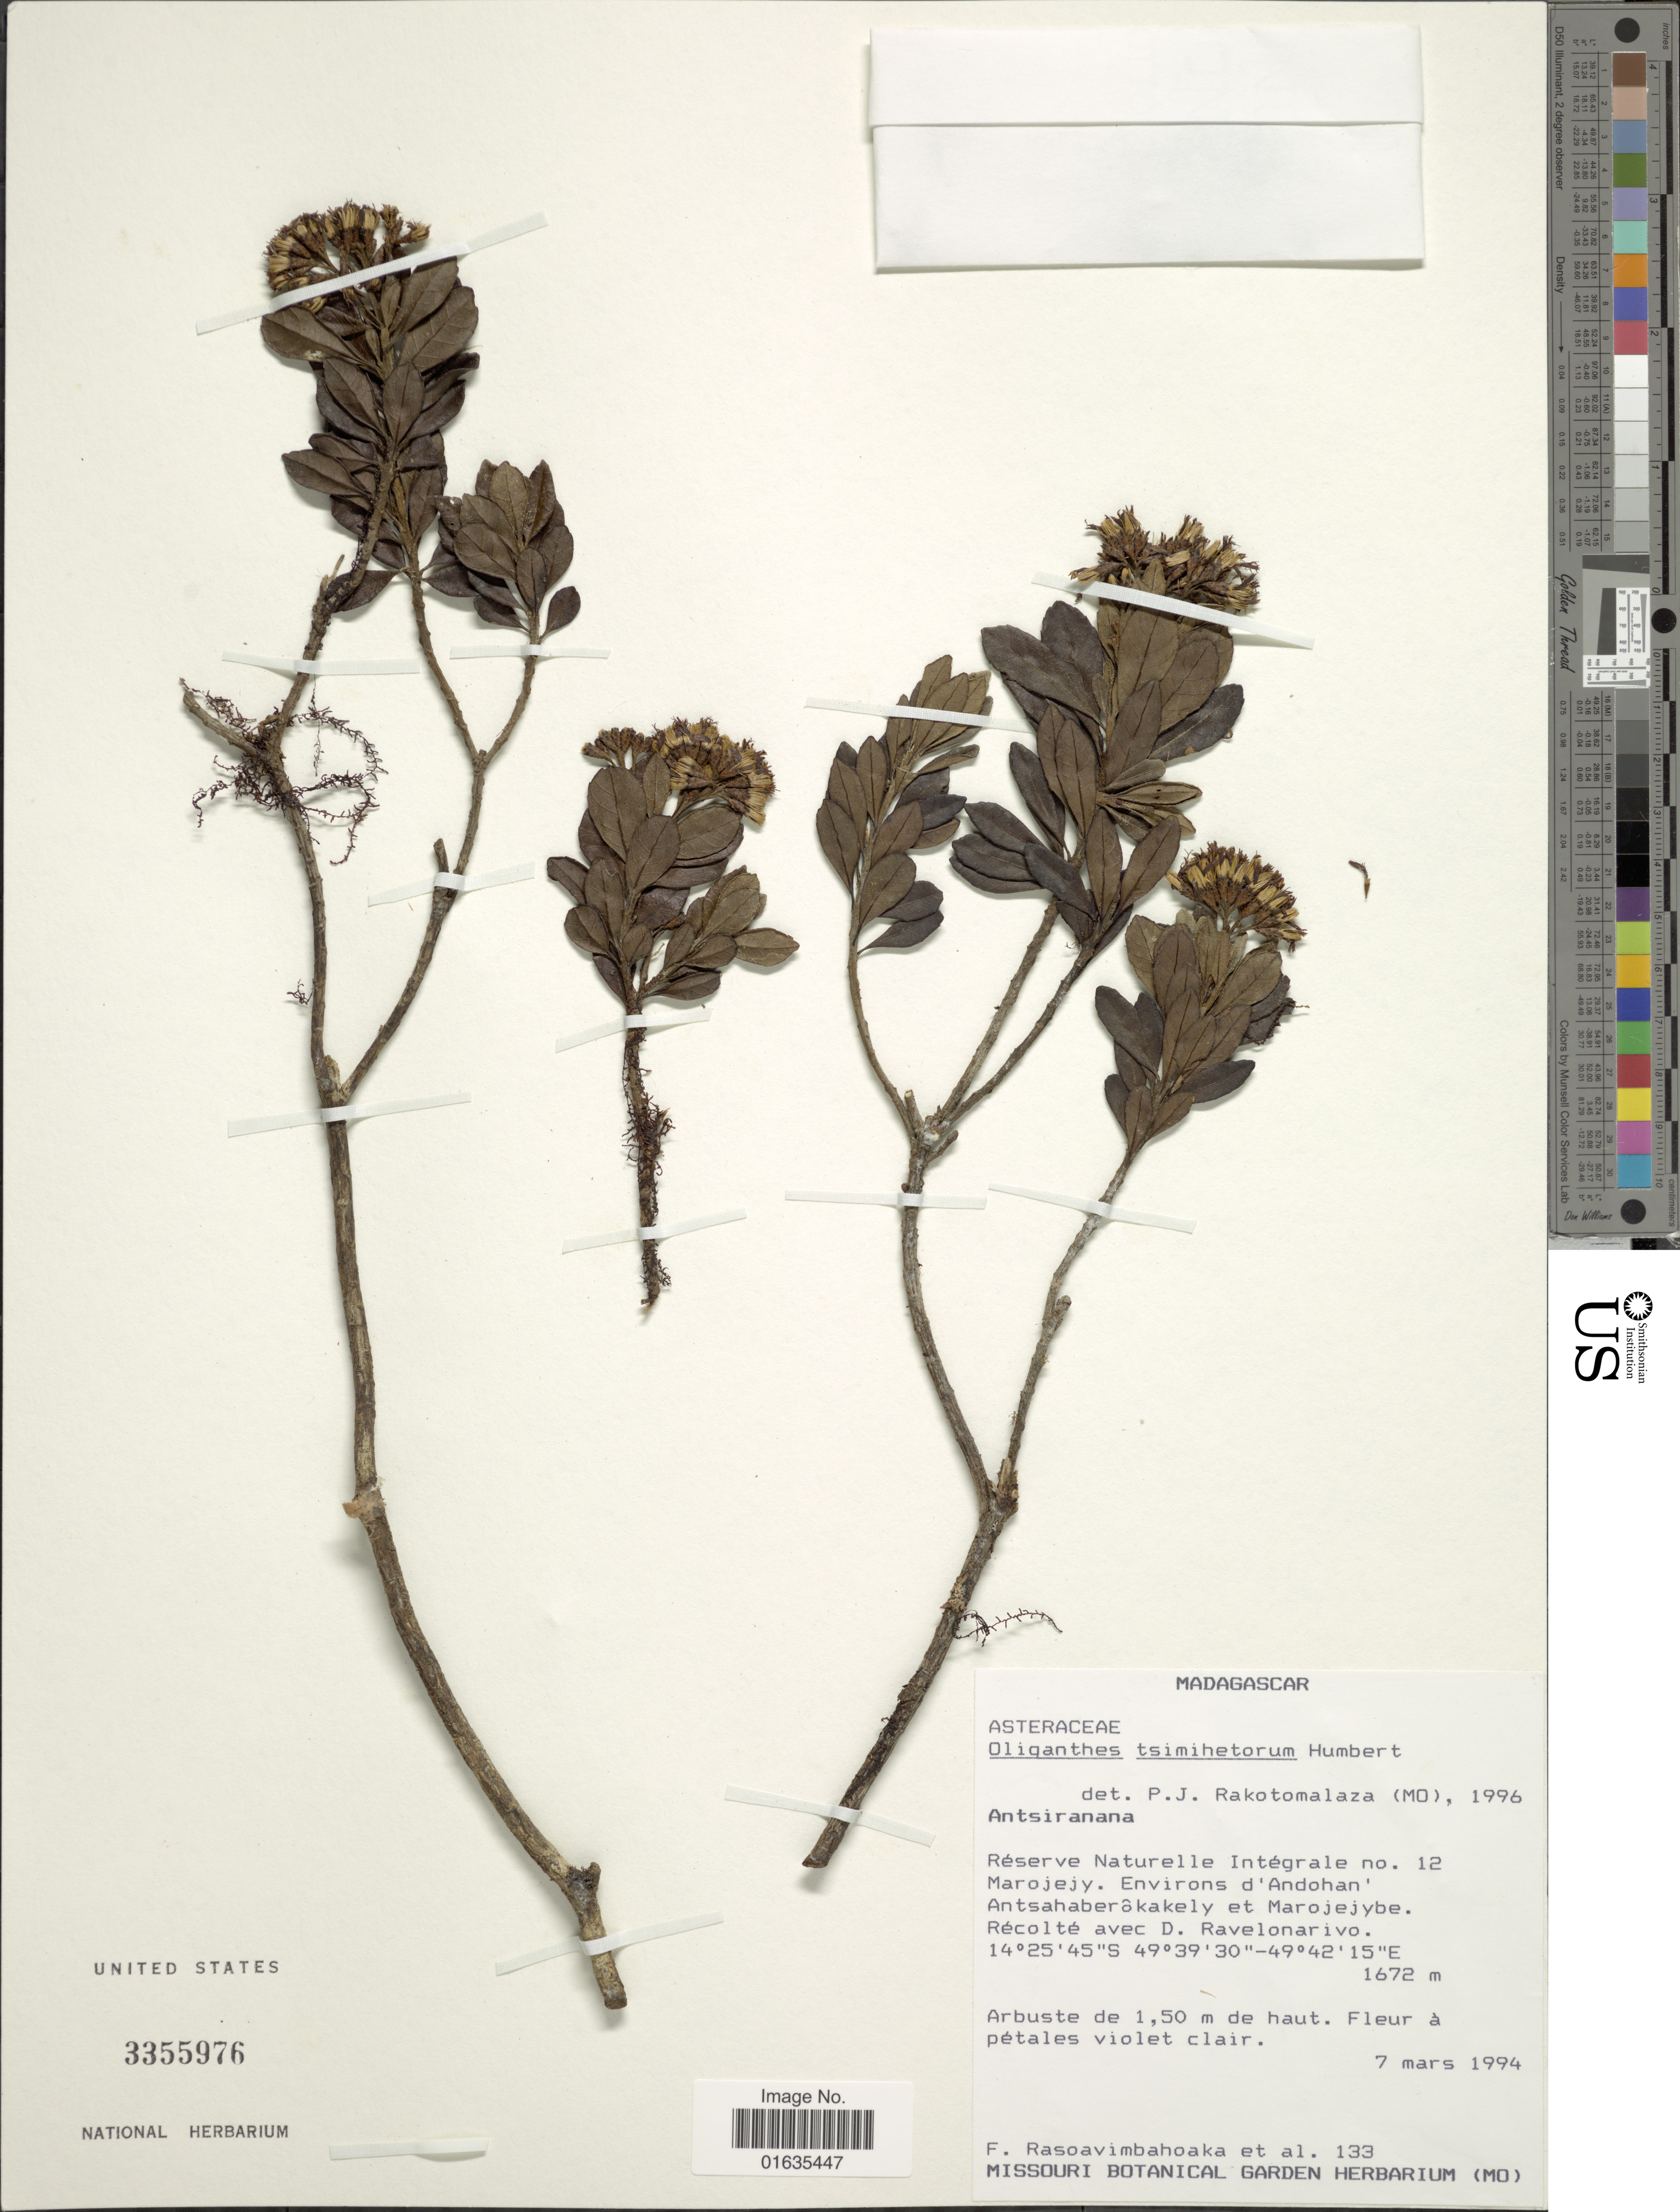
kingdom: Plantae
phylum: Tracheophyta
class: Magnoliopsida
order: Asterales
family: Asteraceae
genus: Oliganthes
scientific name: Oliganthes tsimihetorum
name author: Humbert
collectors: F. Rasoavimbahoaka, D. Ravelonarivo & et al.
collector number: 133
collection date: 1994-03-07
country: Madagascar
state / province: Sava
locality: Reserve Naturelle Integrale no 12 Marojejy, environs d'Andohan Antsahaber o kakely et Marojejybe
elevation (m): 1672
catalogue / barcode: US 3355976